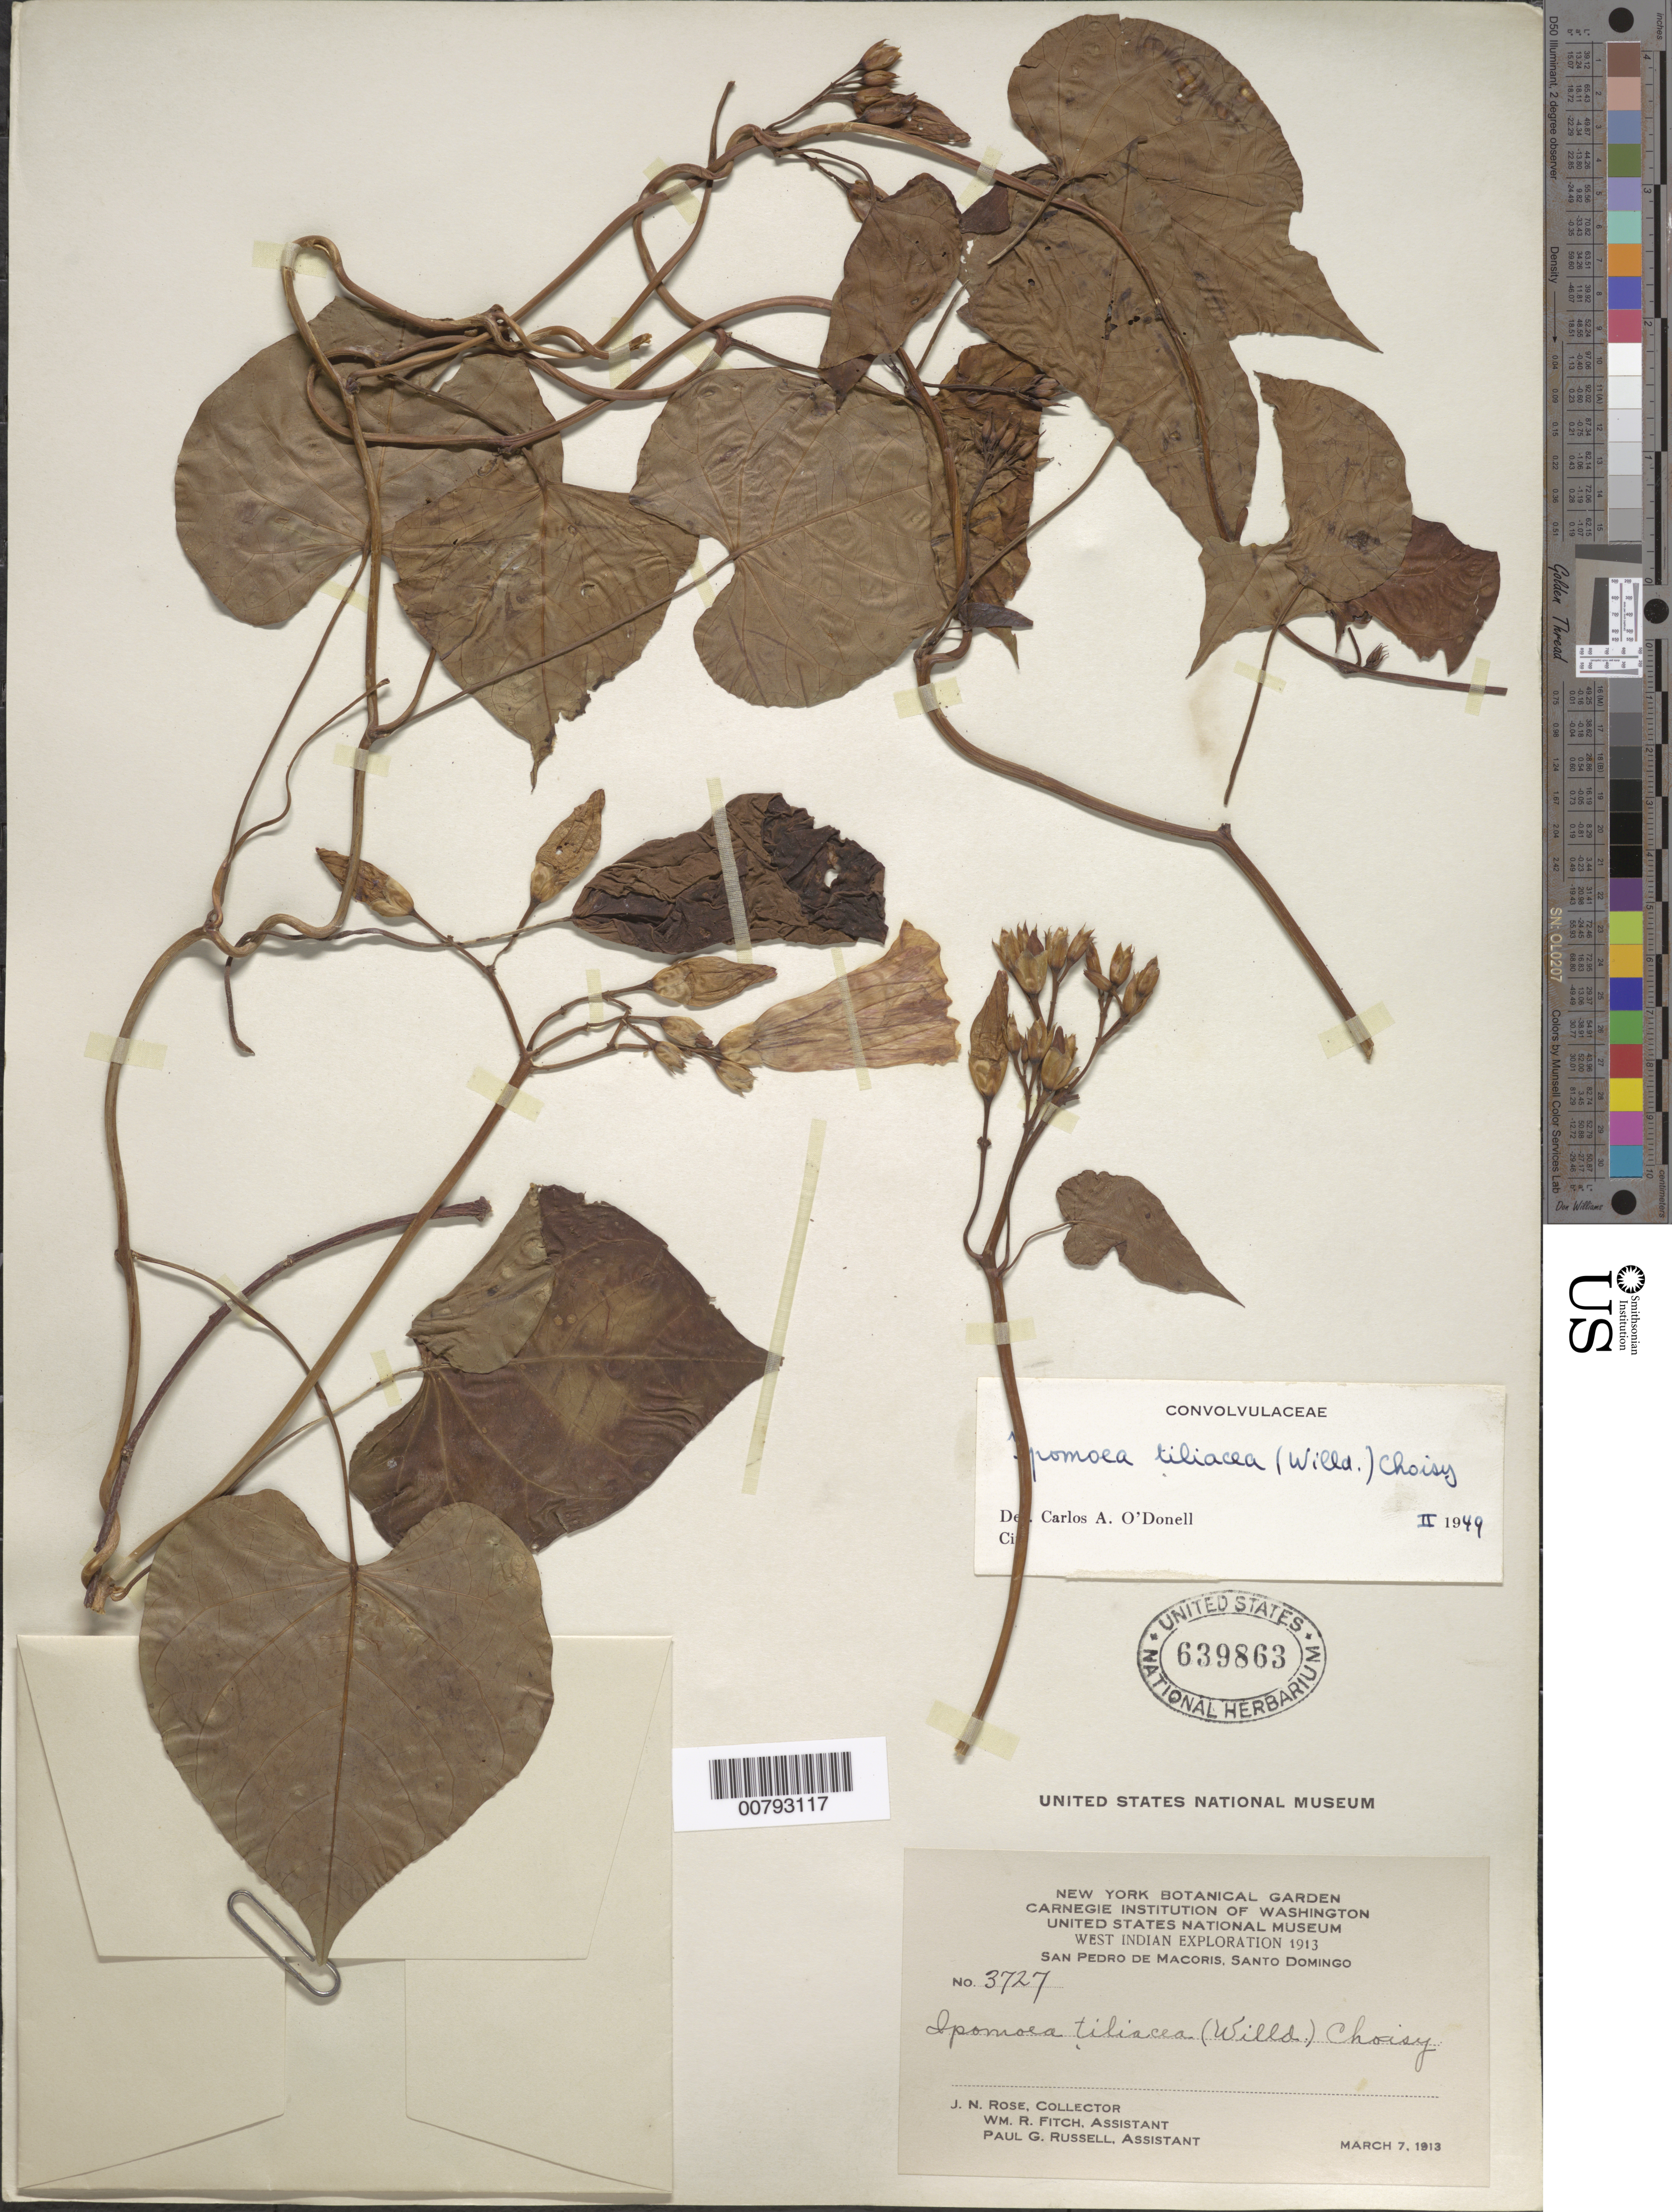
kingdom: Plantae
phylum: Tracheophyta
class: Magnoliopsida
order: Solanales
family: Convolvulaceae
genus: Ipomoea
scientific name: Ipomoea tiliacea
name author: (Willd.) Choisy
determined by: O'Donnell, C. A.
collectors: J. N. Rose, W. R. Fitch & P. G. Russell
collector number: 3727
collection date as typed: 07 Mar 1913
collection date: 1913-03-07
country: Dominican Republic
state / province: San Pedro de Macoris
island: Hispaniola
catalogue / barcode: US 639863